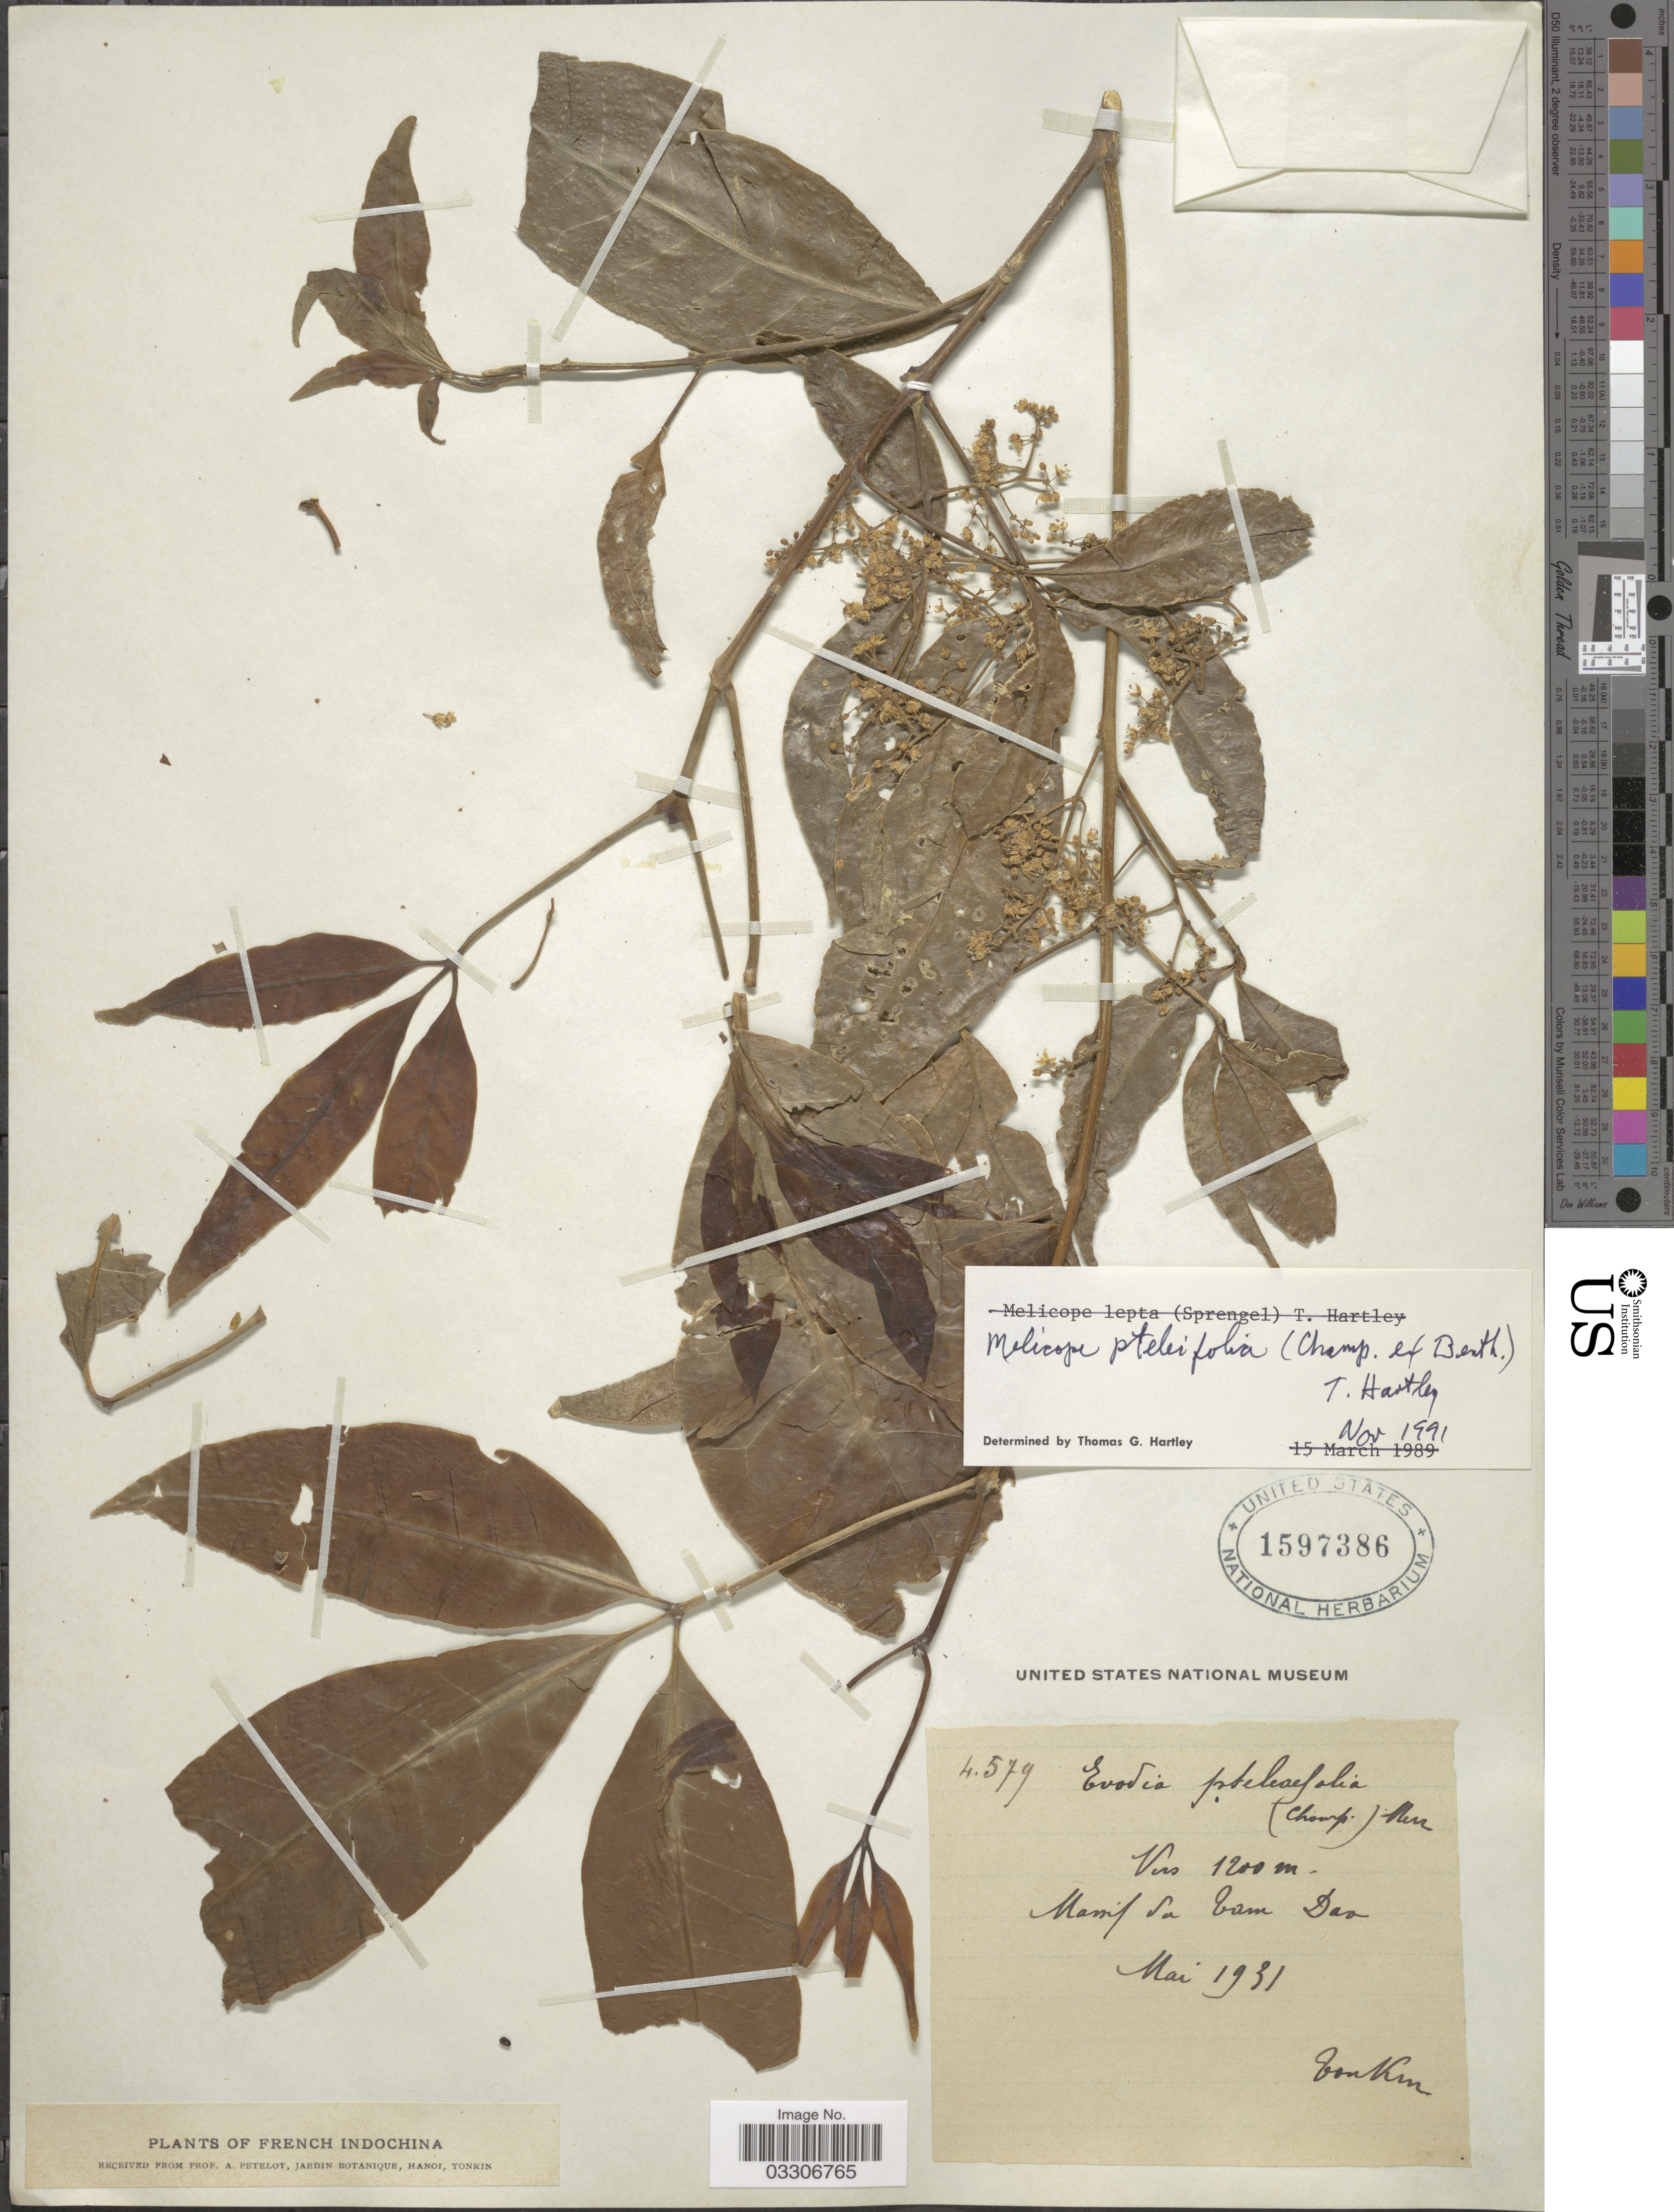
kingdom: Plantae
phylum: Tracheophyta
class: Magnoliopsida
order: Sapindales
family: Rutaceae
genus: Melicope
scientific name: Melicope pteleifolia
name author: (Champ. ex Benth.) T.G. Hartley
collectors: A. Petelot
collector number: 4579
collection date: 1931-05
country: Vietnam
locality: French Indochina. Massif du Tam Dao.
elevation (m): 1200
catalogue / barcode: US 1597386